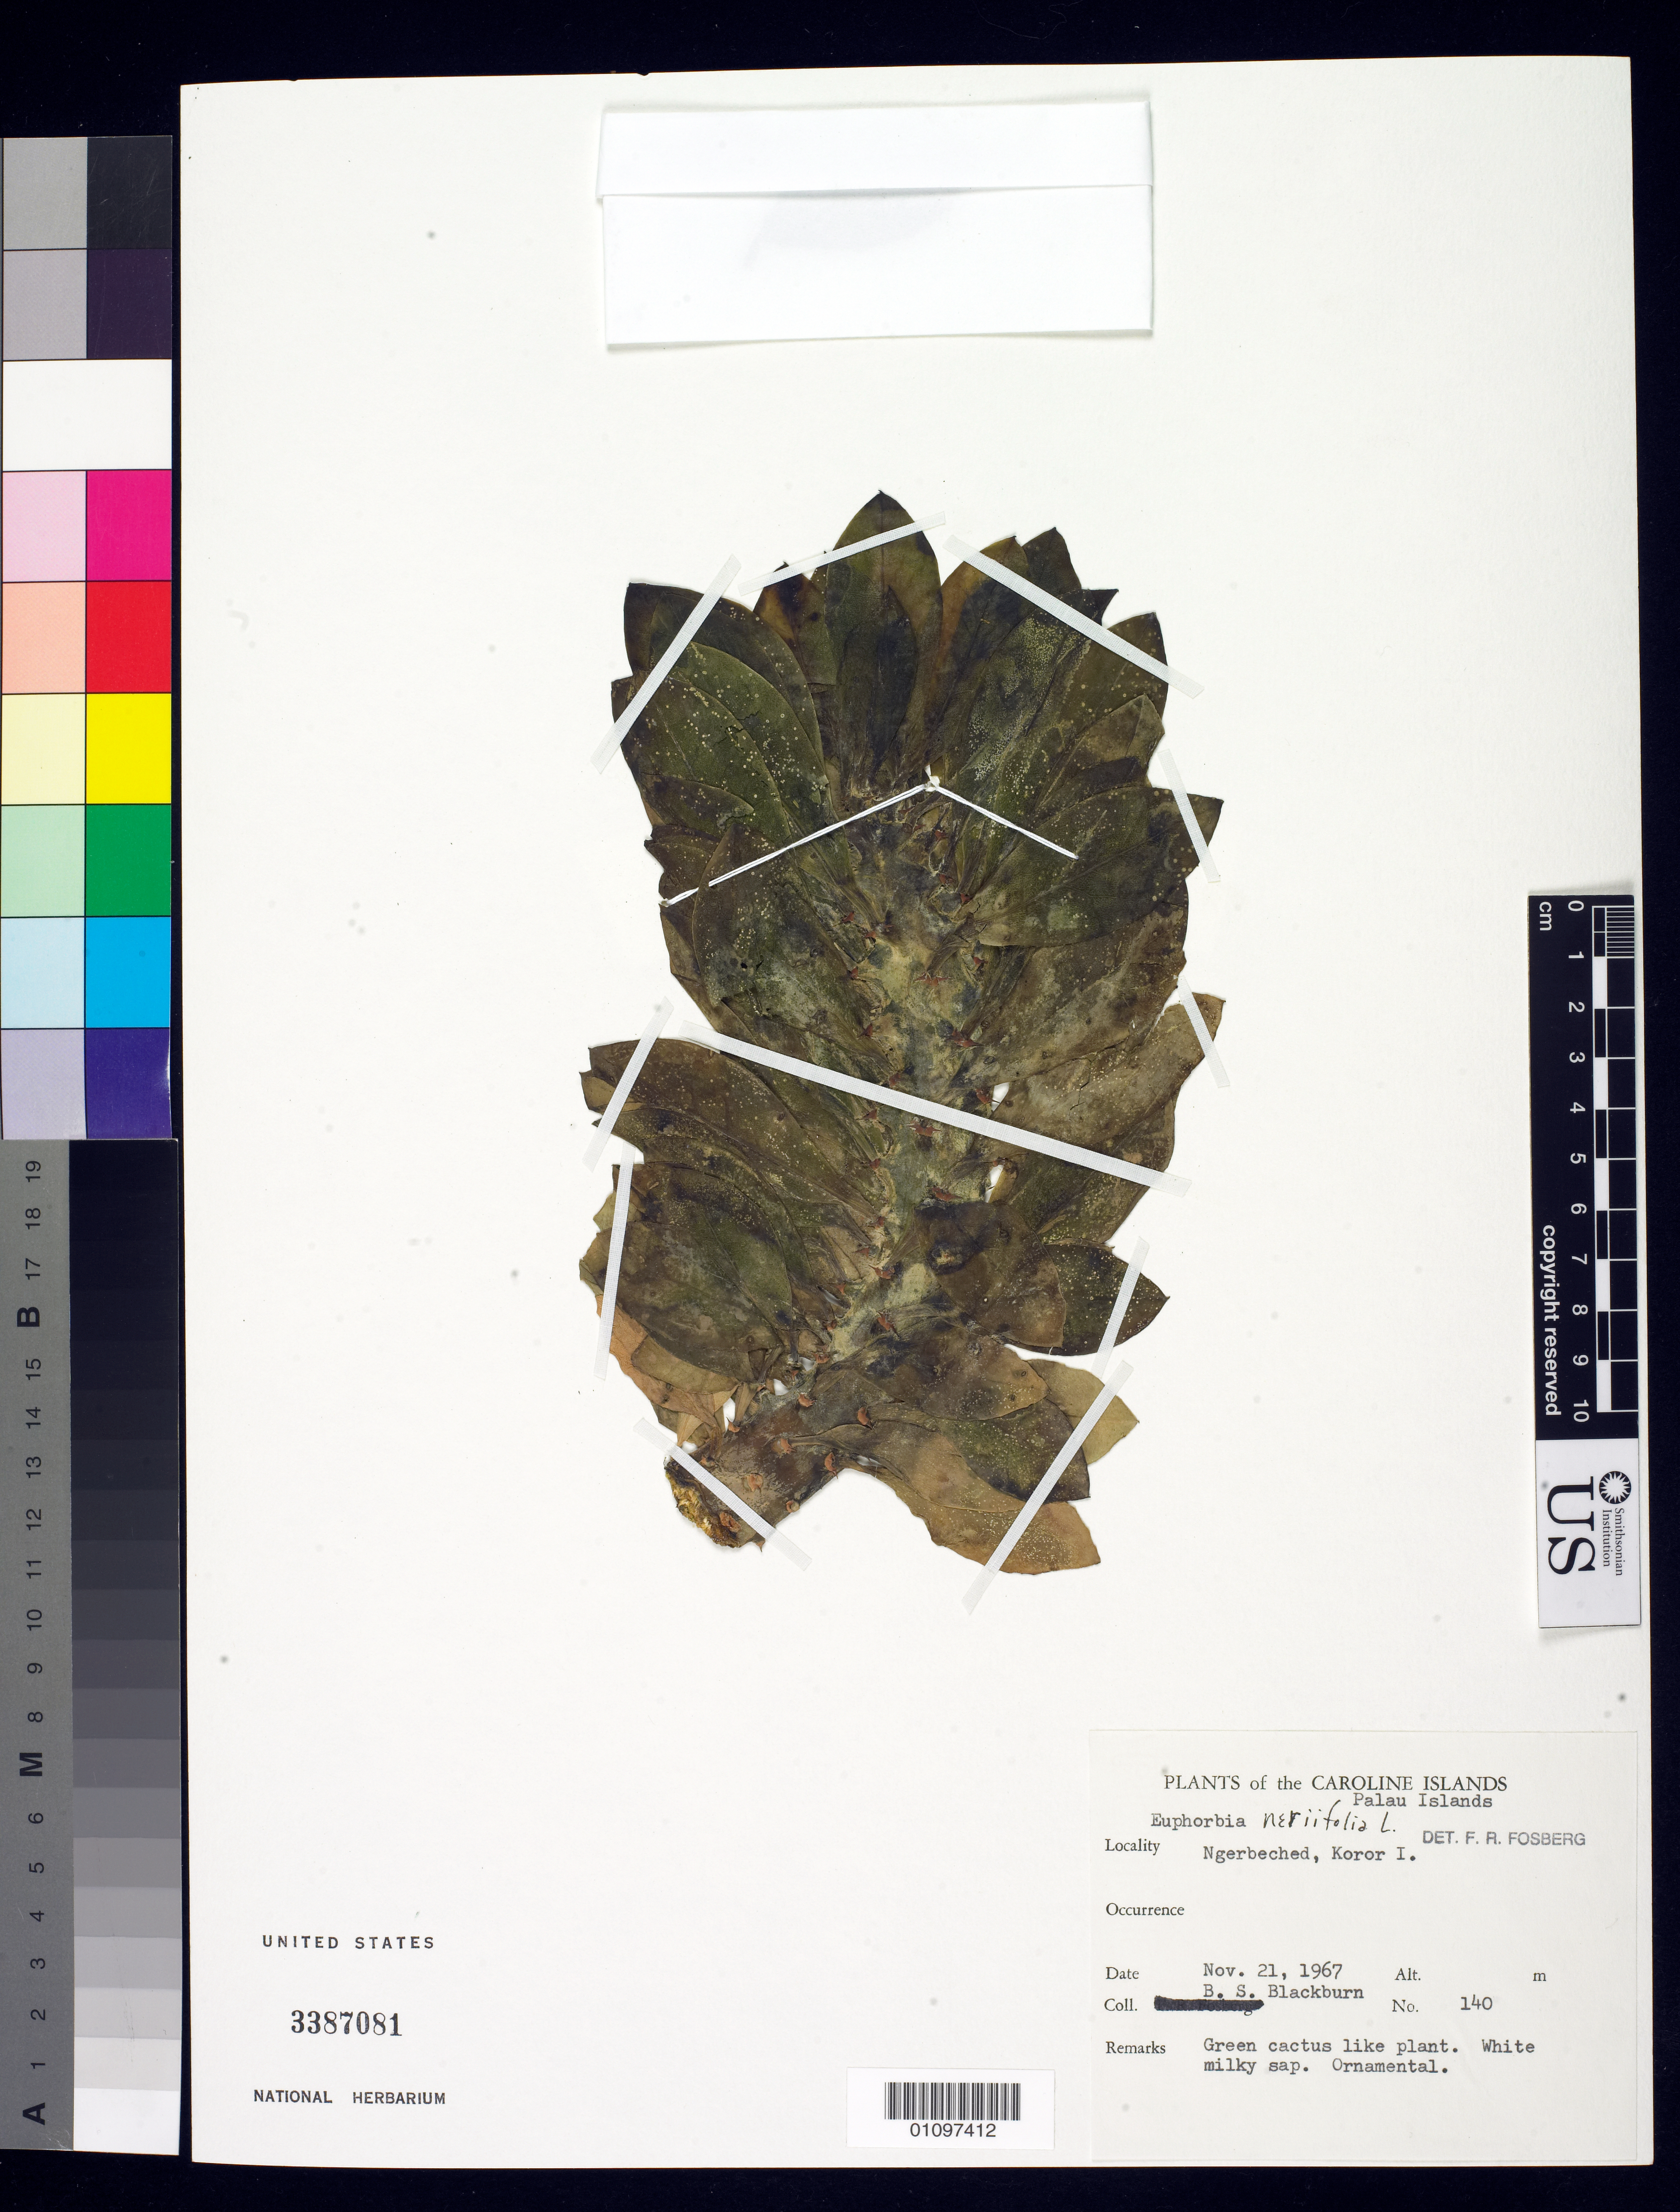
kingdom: Plantae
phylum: Tracheophyta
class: Magnoliopsida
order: Malpighiales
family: Euphorbiaceae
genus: Euphorbia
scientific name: Euphorbia neriifolia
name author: L.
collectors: B. S. Blackburn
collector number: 140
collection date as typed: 21 Nov 1967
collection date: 1967-11-21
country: Palau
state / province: Koror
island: Oreor [Koror] I.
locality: Ngerbeched, Koror I.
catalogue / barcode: US 3387081